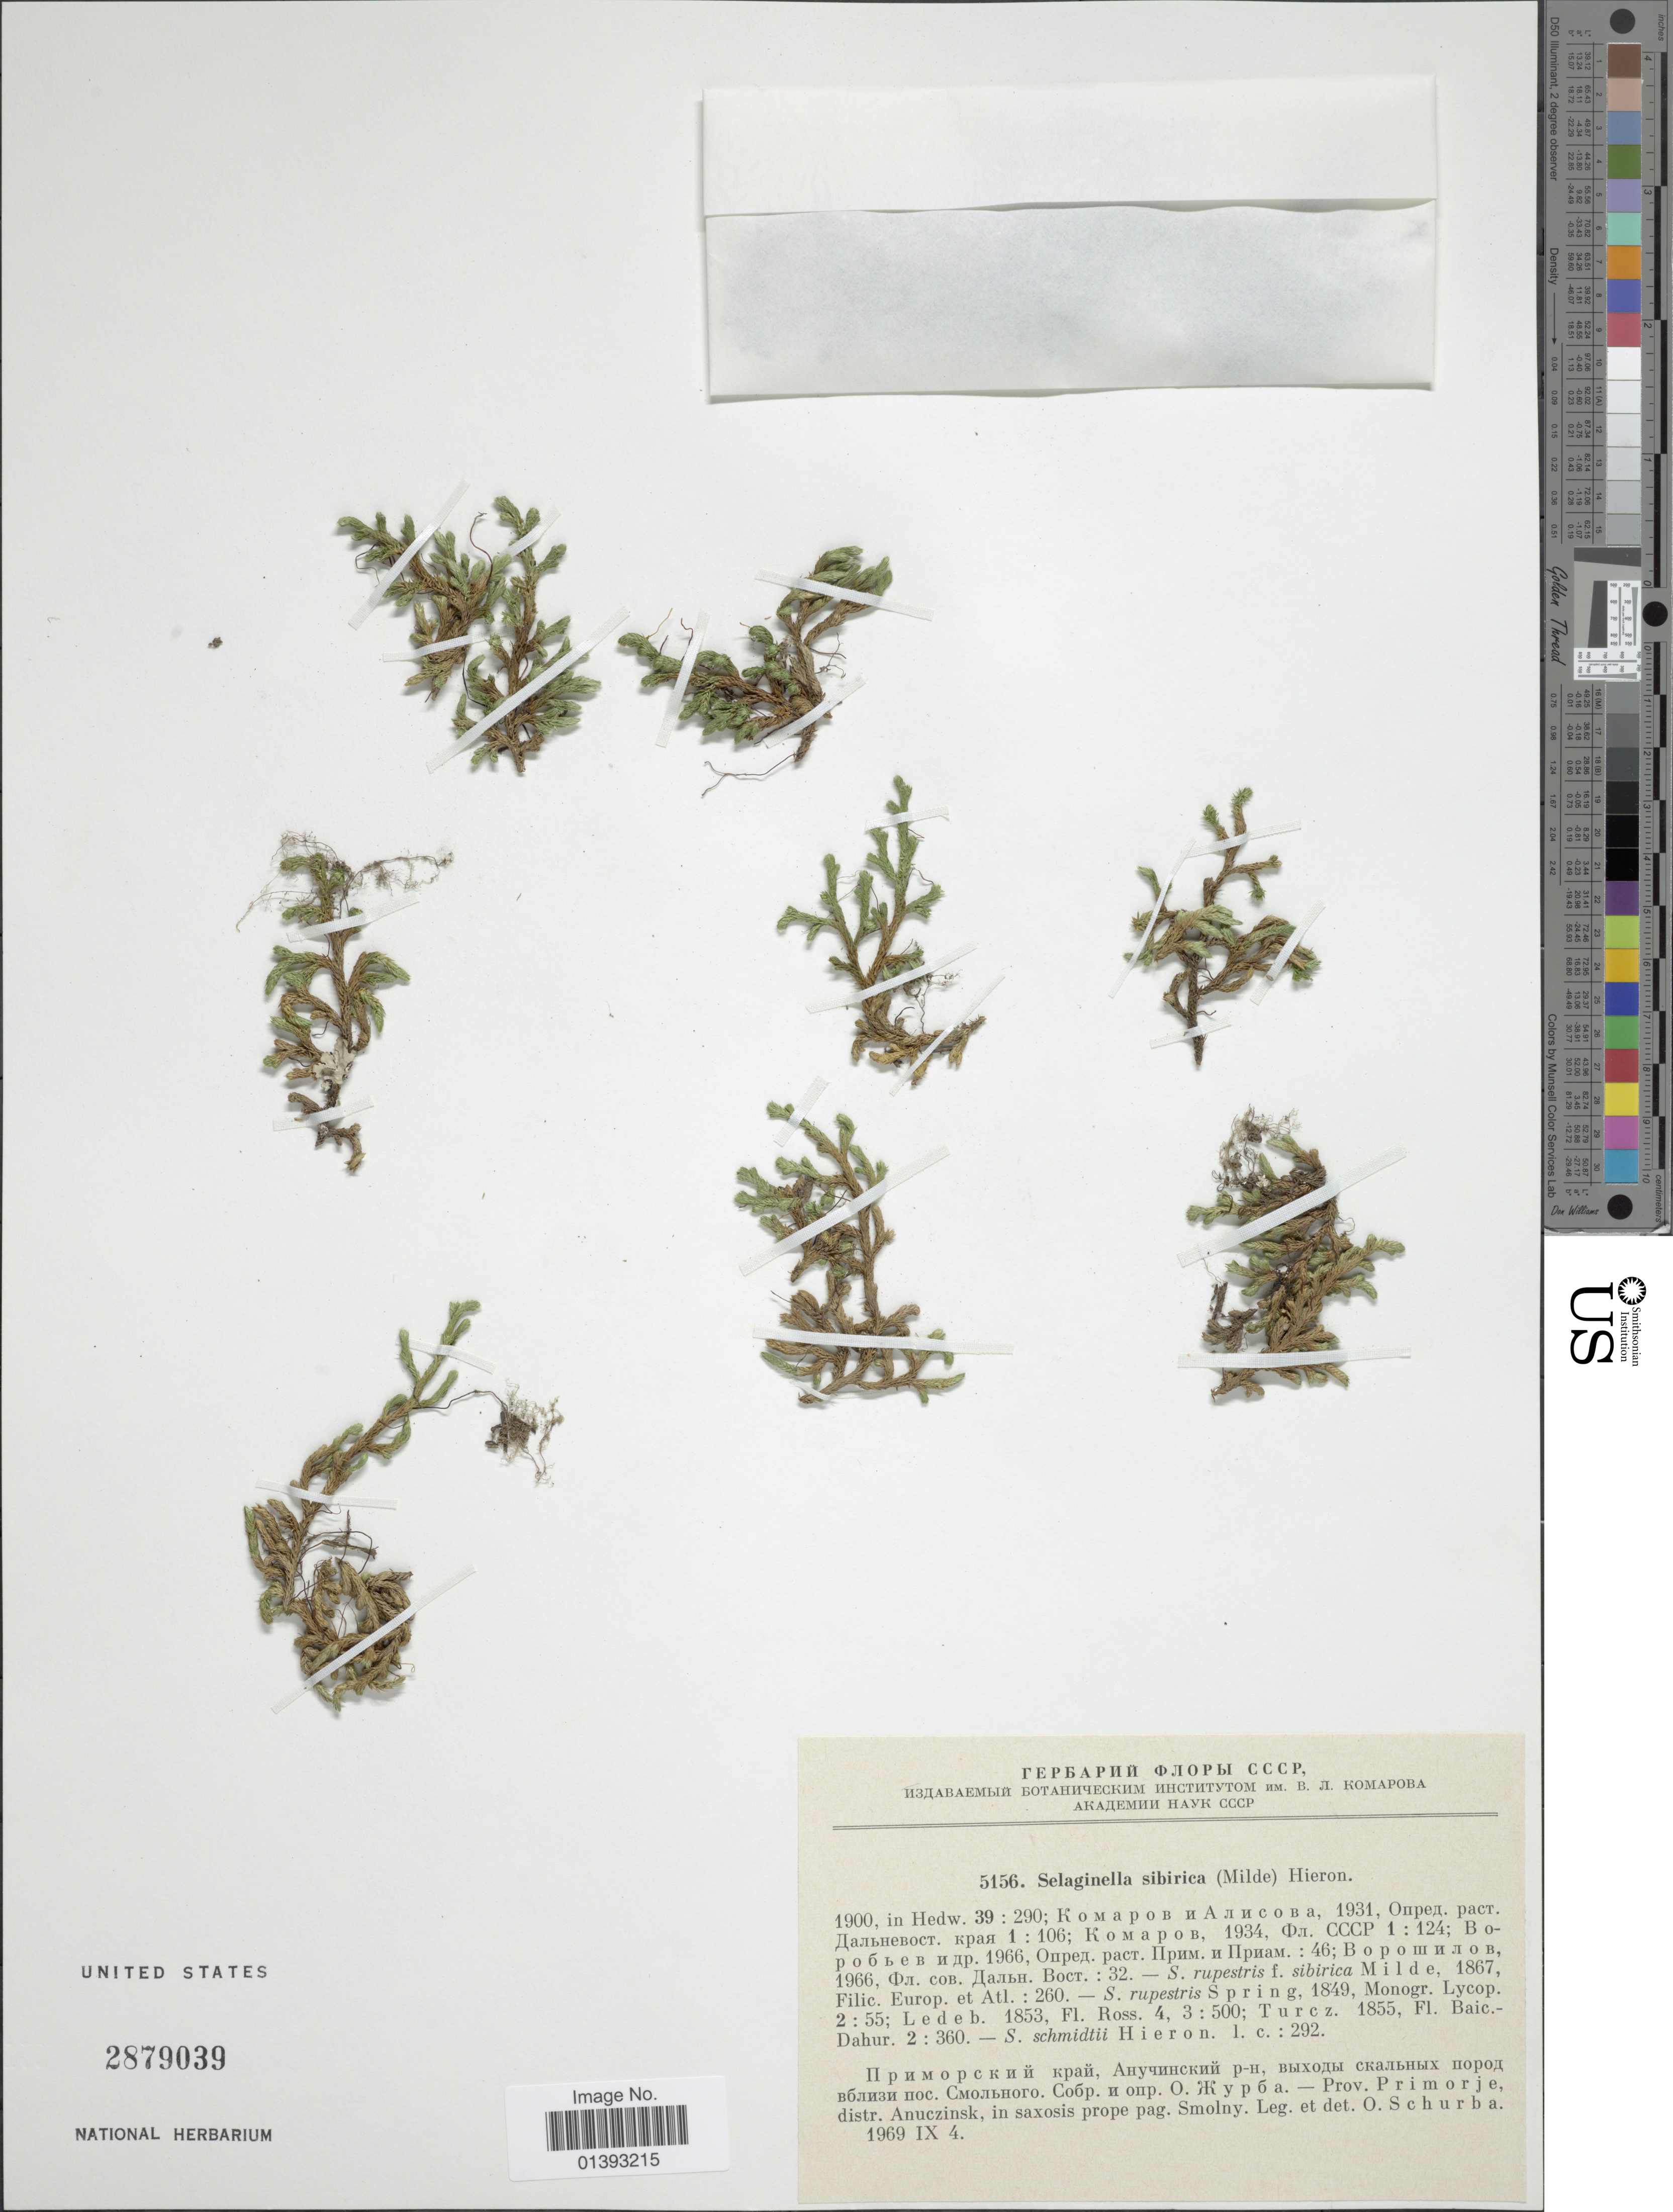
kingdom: Plantae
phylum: Tracheophyta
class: Lycopodiopsida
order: Selaginellales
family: Selaginellaceae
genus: Selaginella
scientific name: Selaginella sibirica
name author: (Milde) Hieron.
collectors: O. Schurba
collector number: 5156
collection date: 1969-04-04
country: Russian Federation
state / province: Primorsky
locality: Prov. Primorje, distr. Anuczinsk, in saxosis prope pag. Smolny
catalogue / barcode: US 2879039